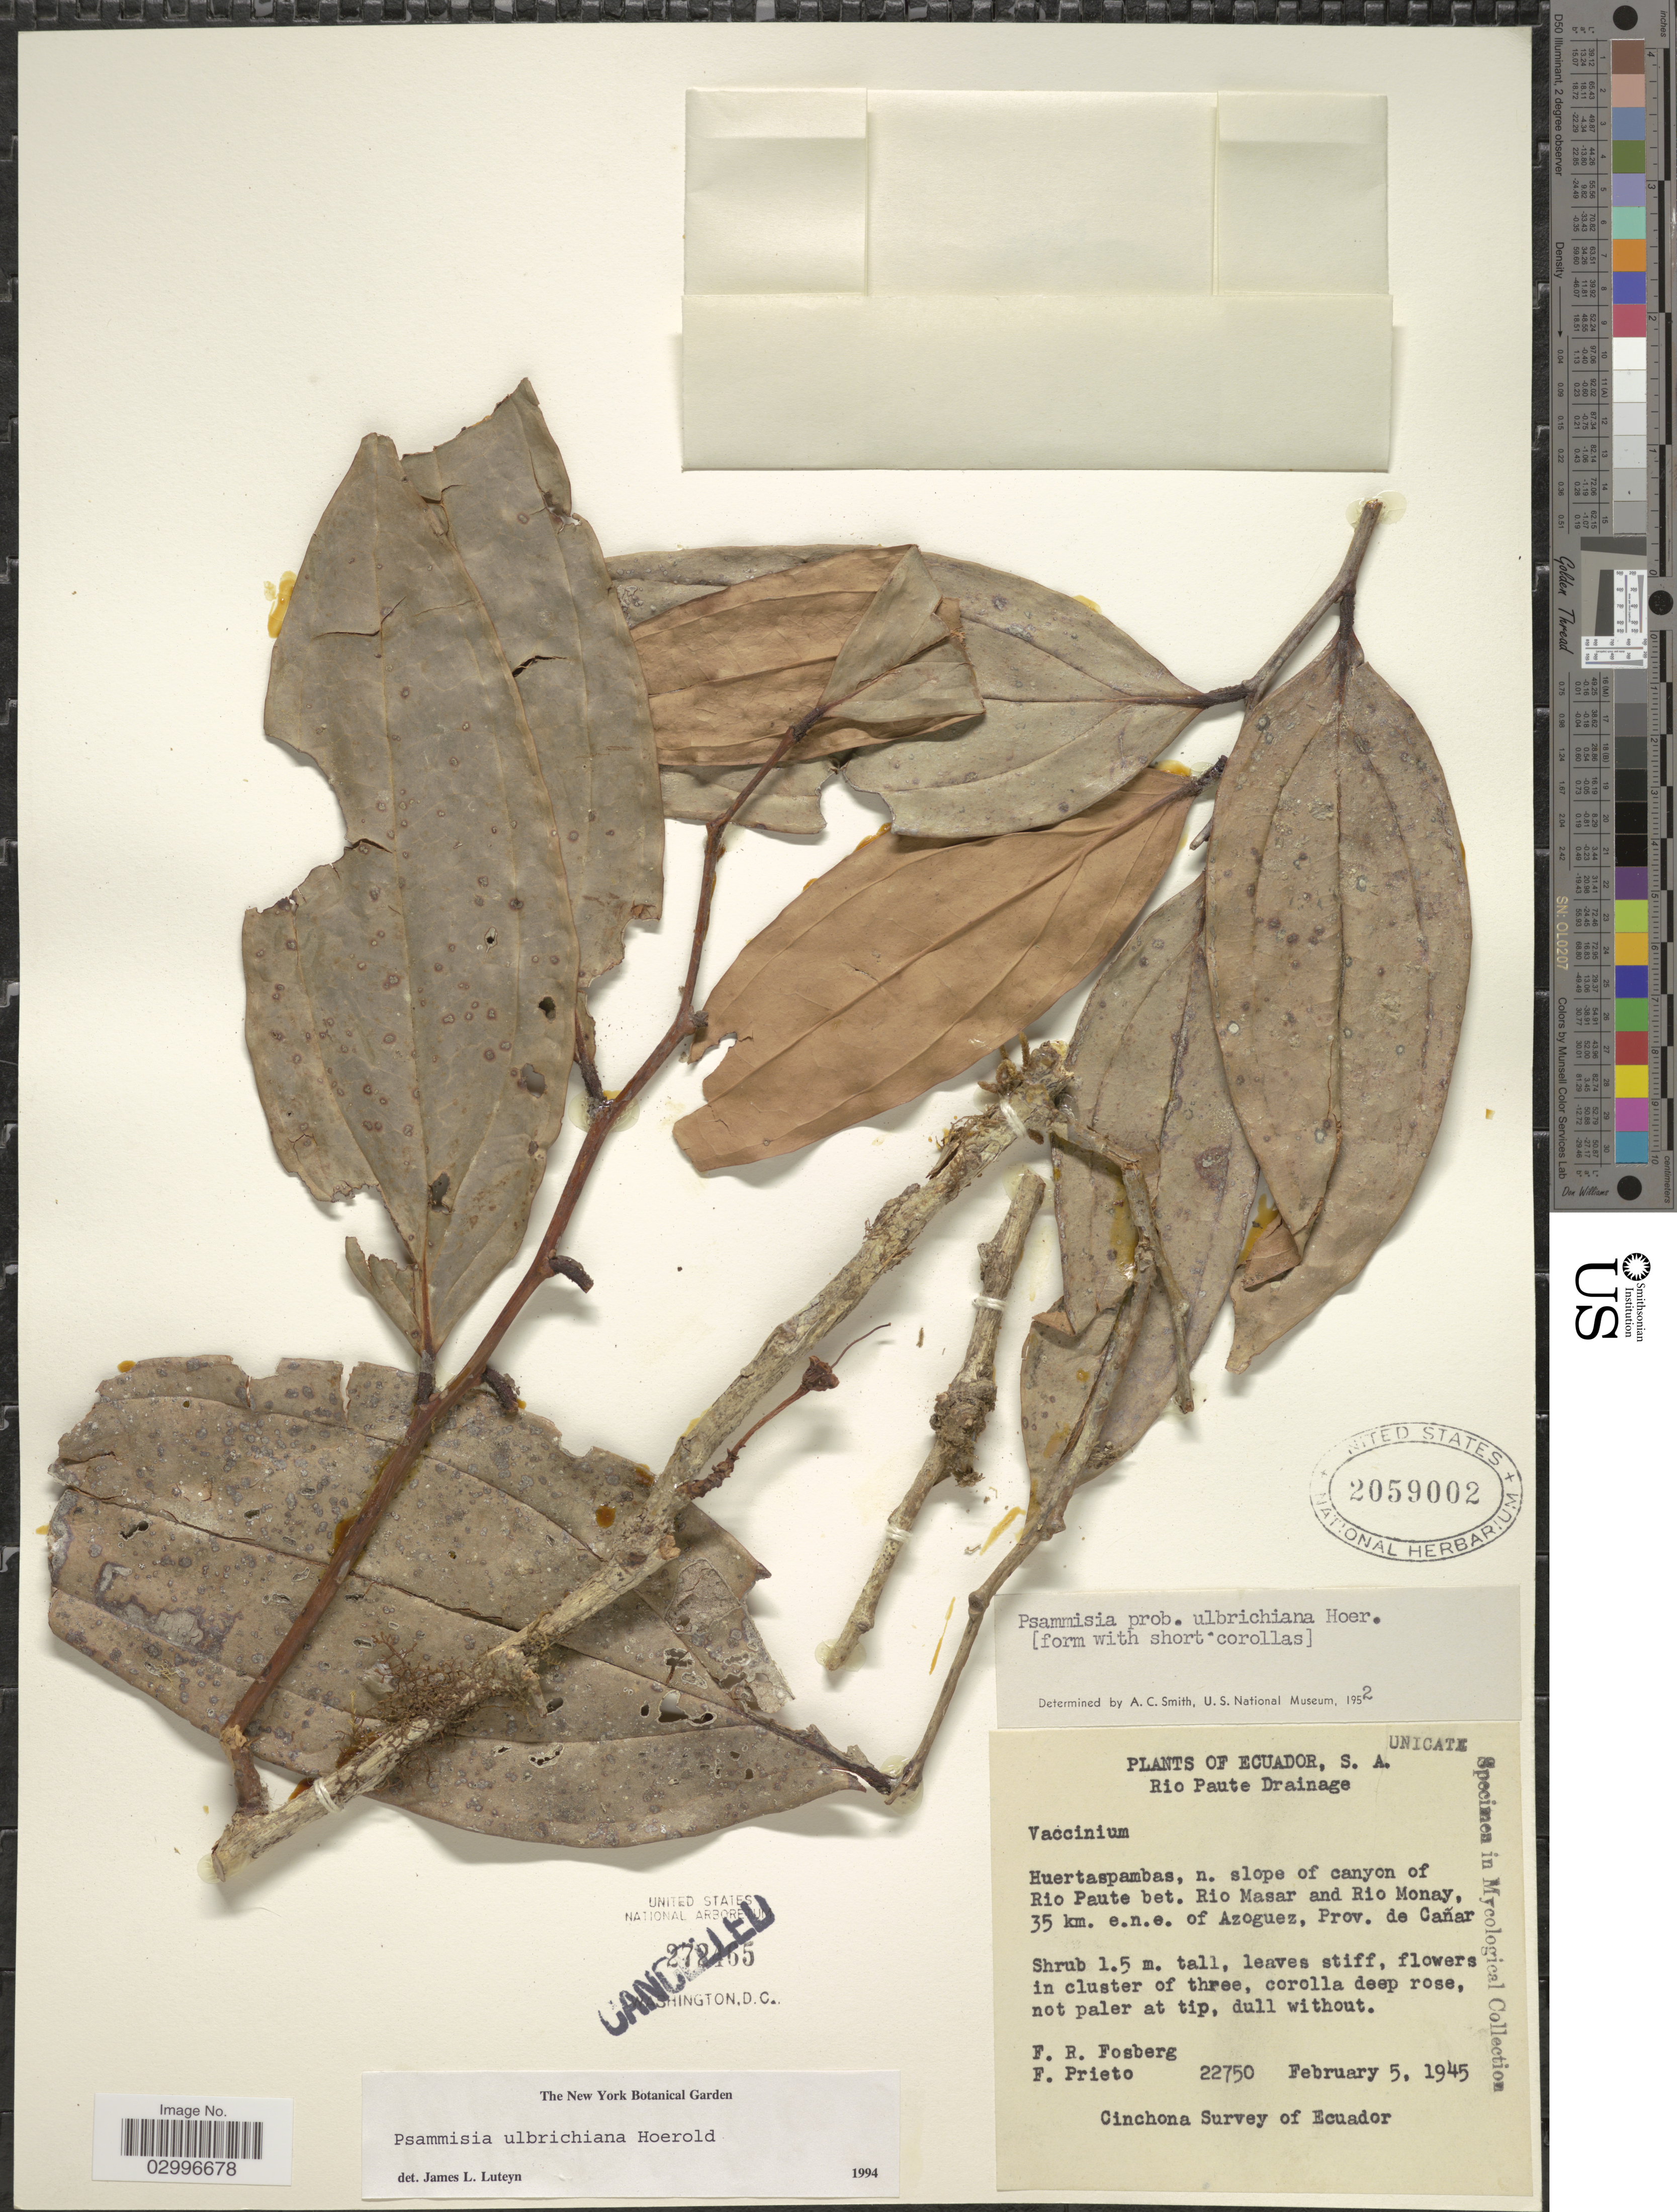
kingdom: Plantae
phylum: Tracheophyta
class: Magnoliopsida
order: Ericales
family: Ericaceae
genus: Psammisia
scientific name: Psammisia ulbrichiana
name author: Hoerold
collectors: F. R. Fosberg & F. Prieto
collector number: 22750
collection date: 1945-02-05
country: Ecuador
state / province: Cañar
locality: Rio Paute Drainage. Huertaspambas, n. slope of canyon of Rio Paute bet. Rio Masar and Rio Monay, 35 km. e.n.e. of Azoguez.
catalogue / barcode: US 2059002